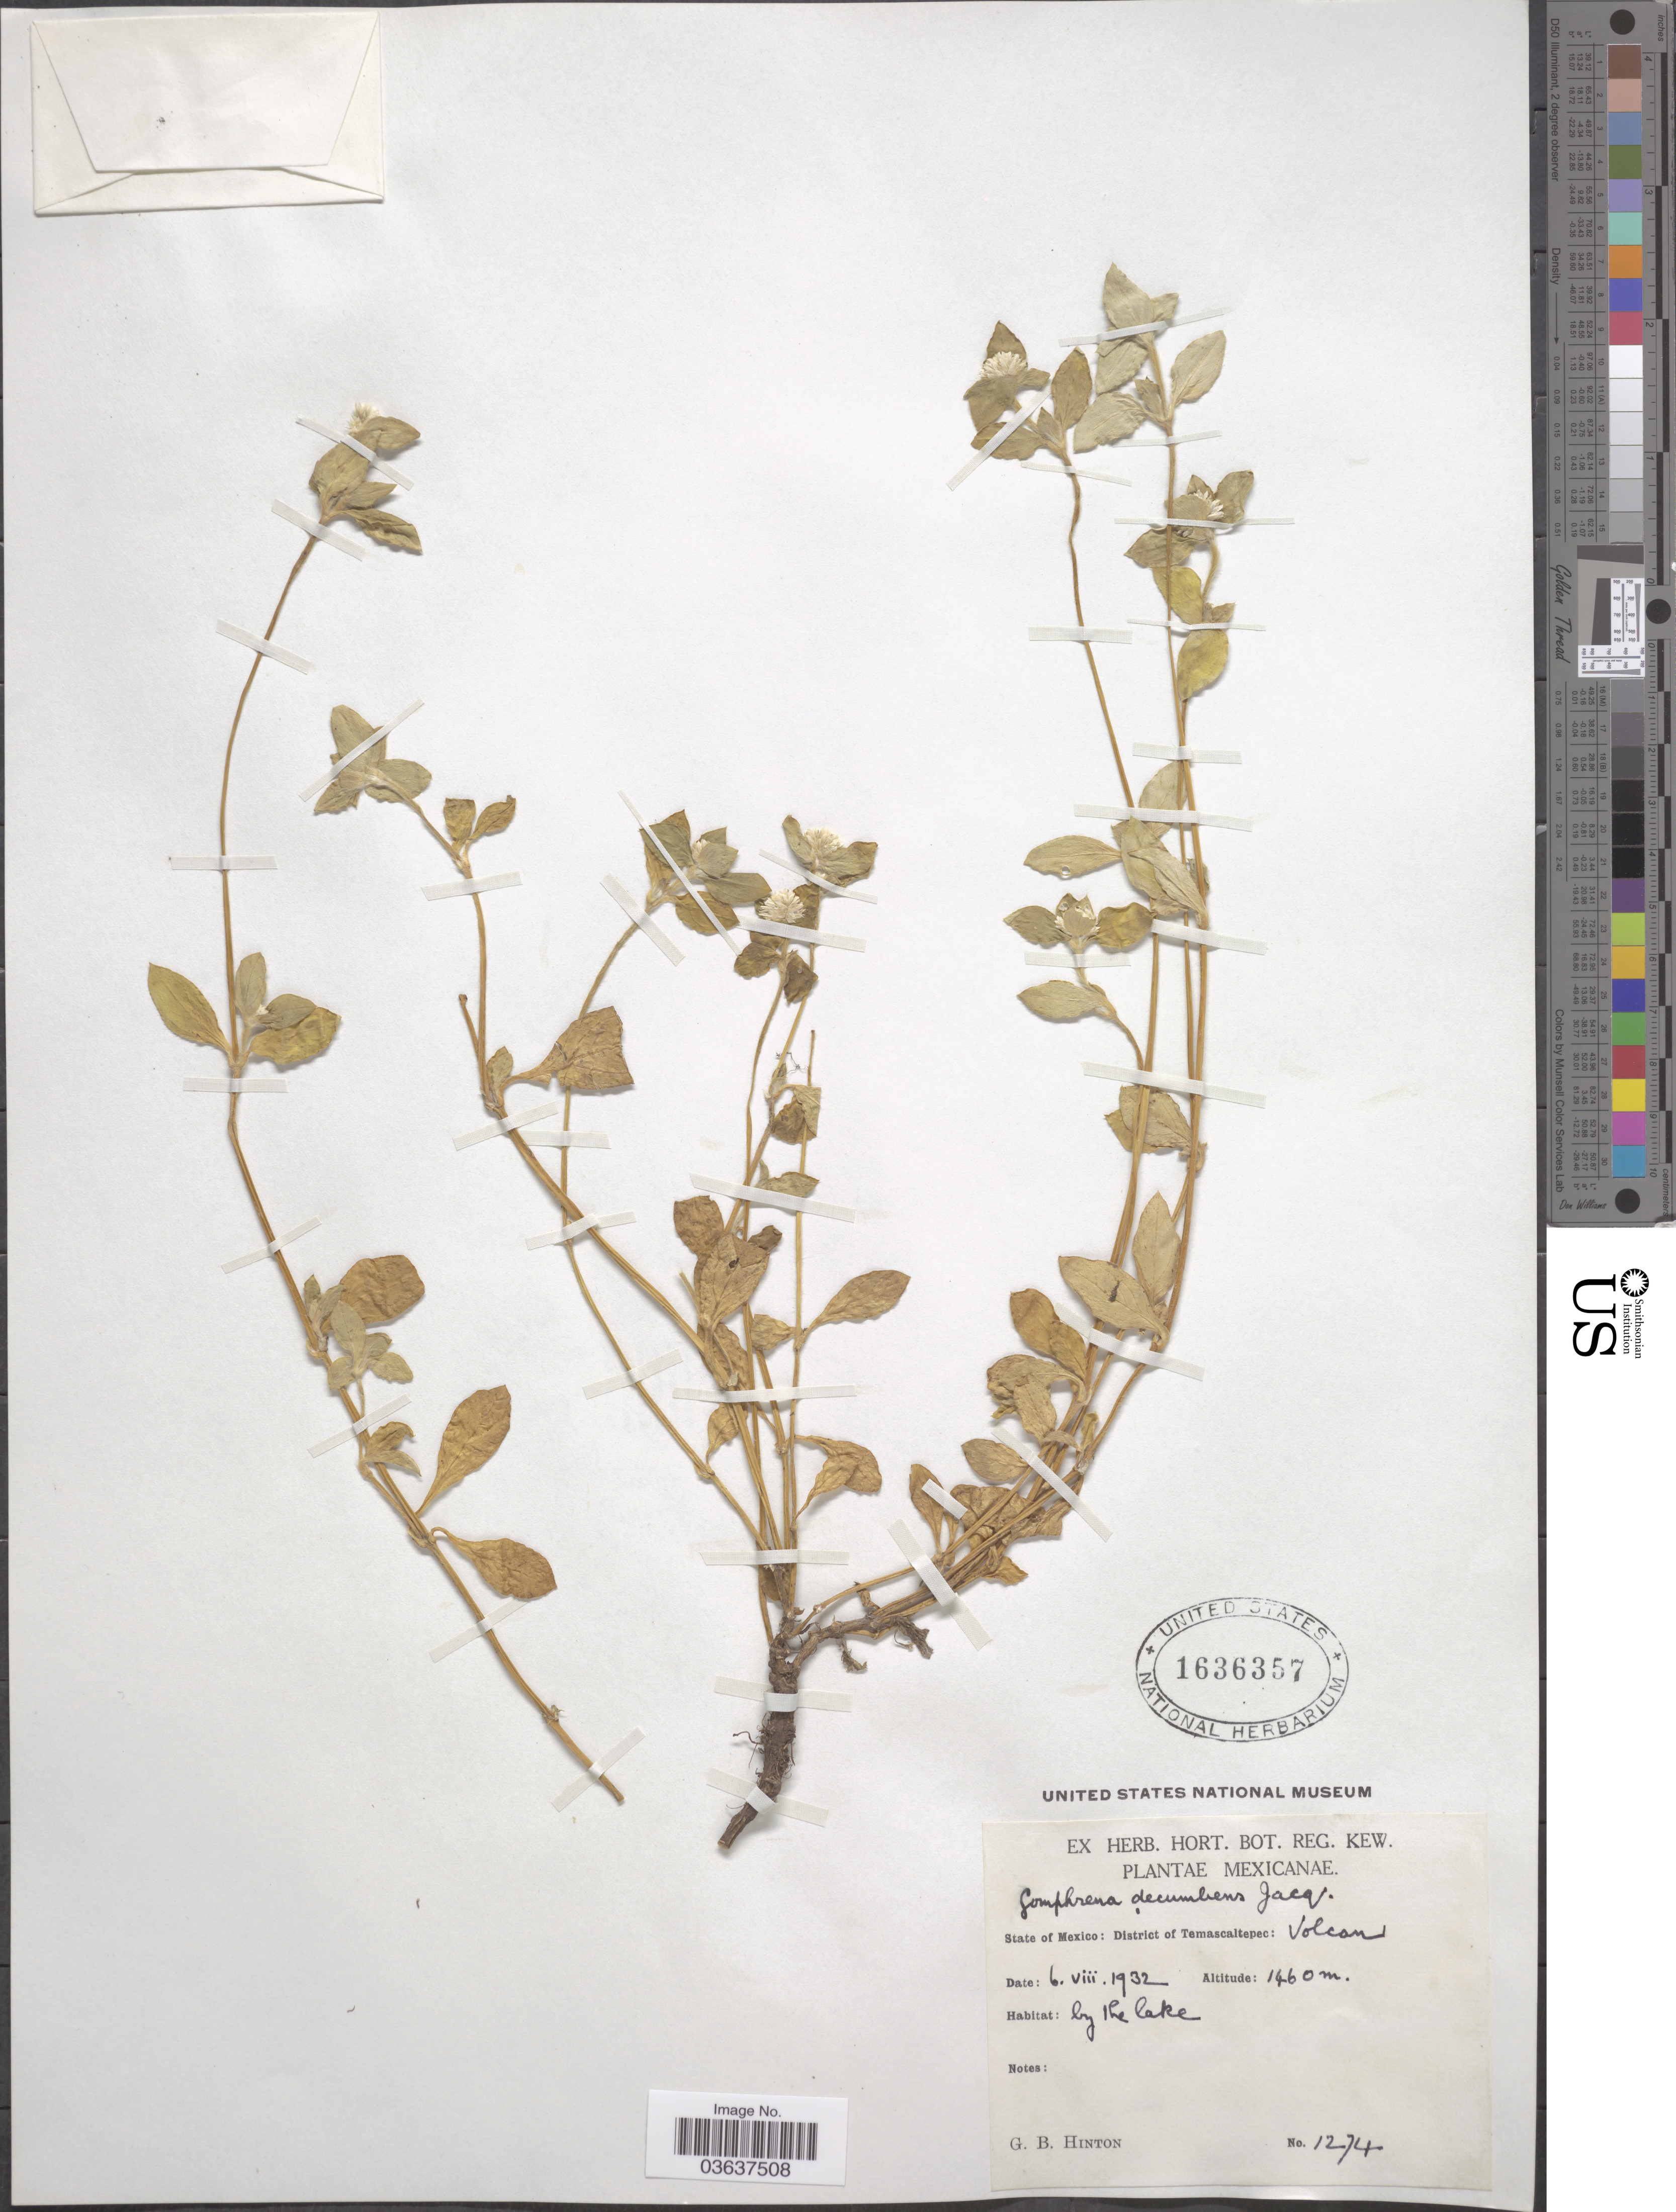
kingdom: Plantae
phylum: Tracheophyta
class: Magnoliopsida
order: Caryophyllales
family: Amaranthaceae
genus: Gomphrena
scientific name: Gomphrena decumbens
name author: Jacq.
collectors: G. B. Hinton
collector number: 1274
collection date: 1932-08-06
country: Mexico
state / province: México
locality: District of Temascaltepec: Volcan.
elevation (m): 1460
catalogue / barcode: US 1636357